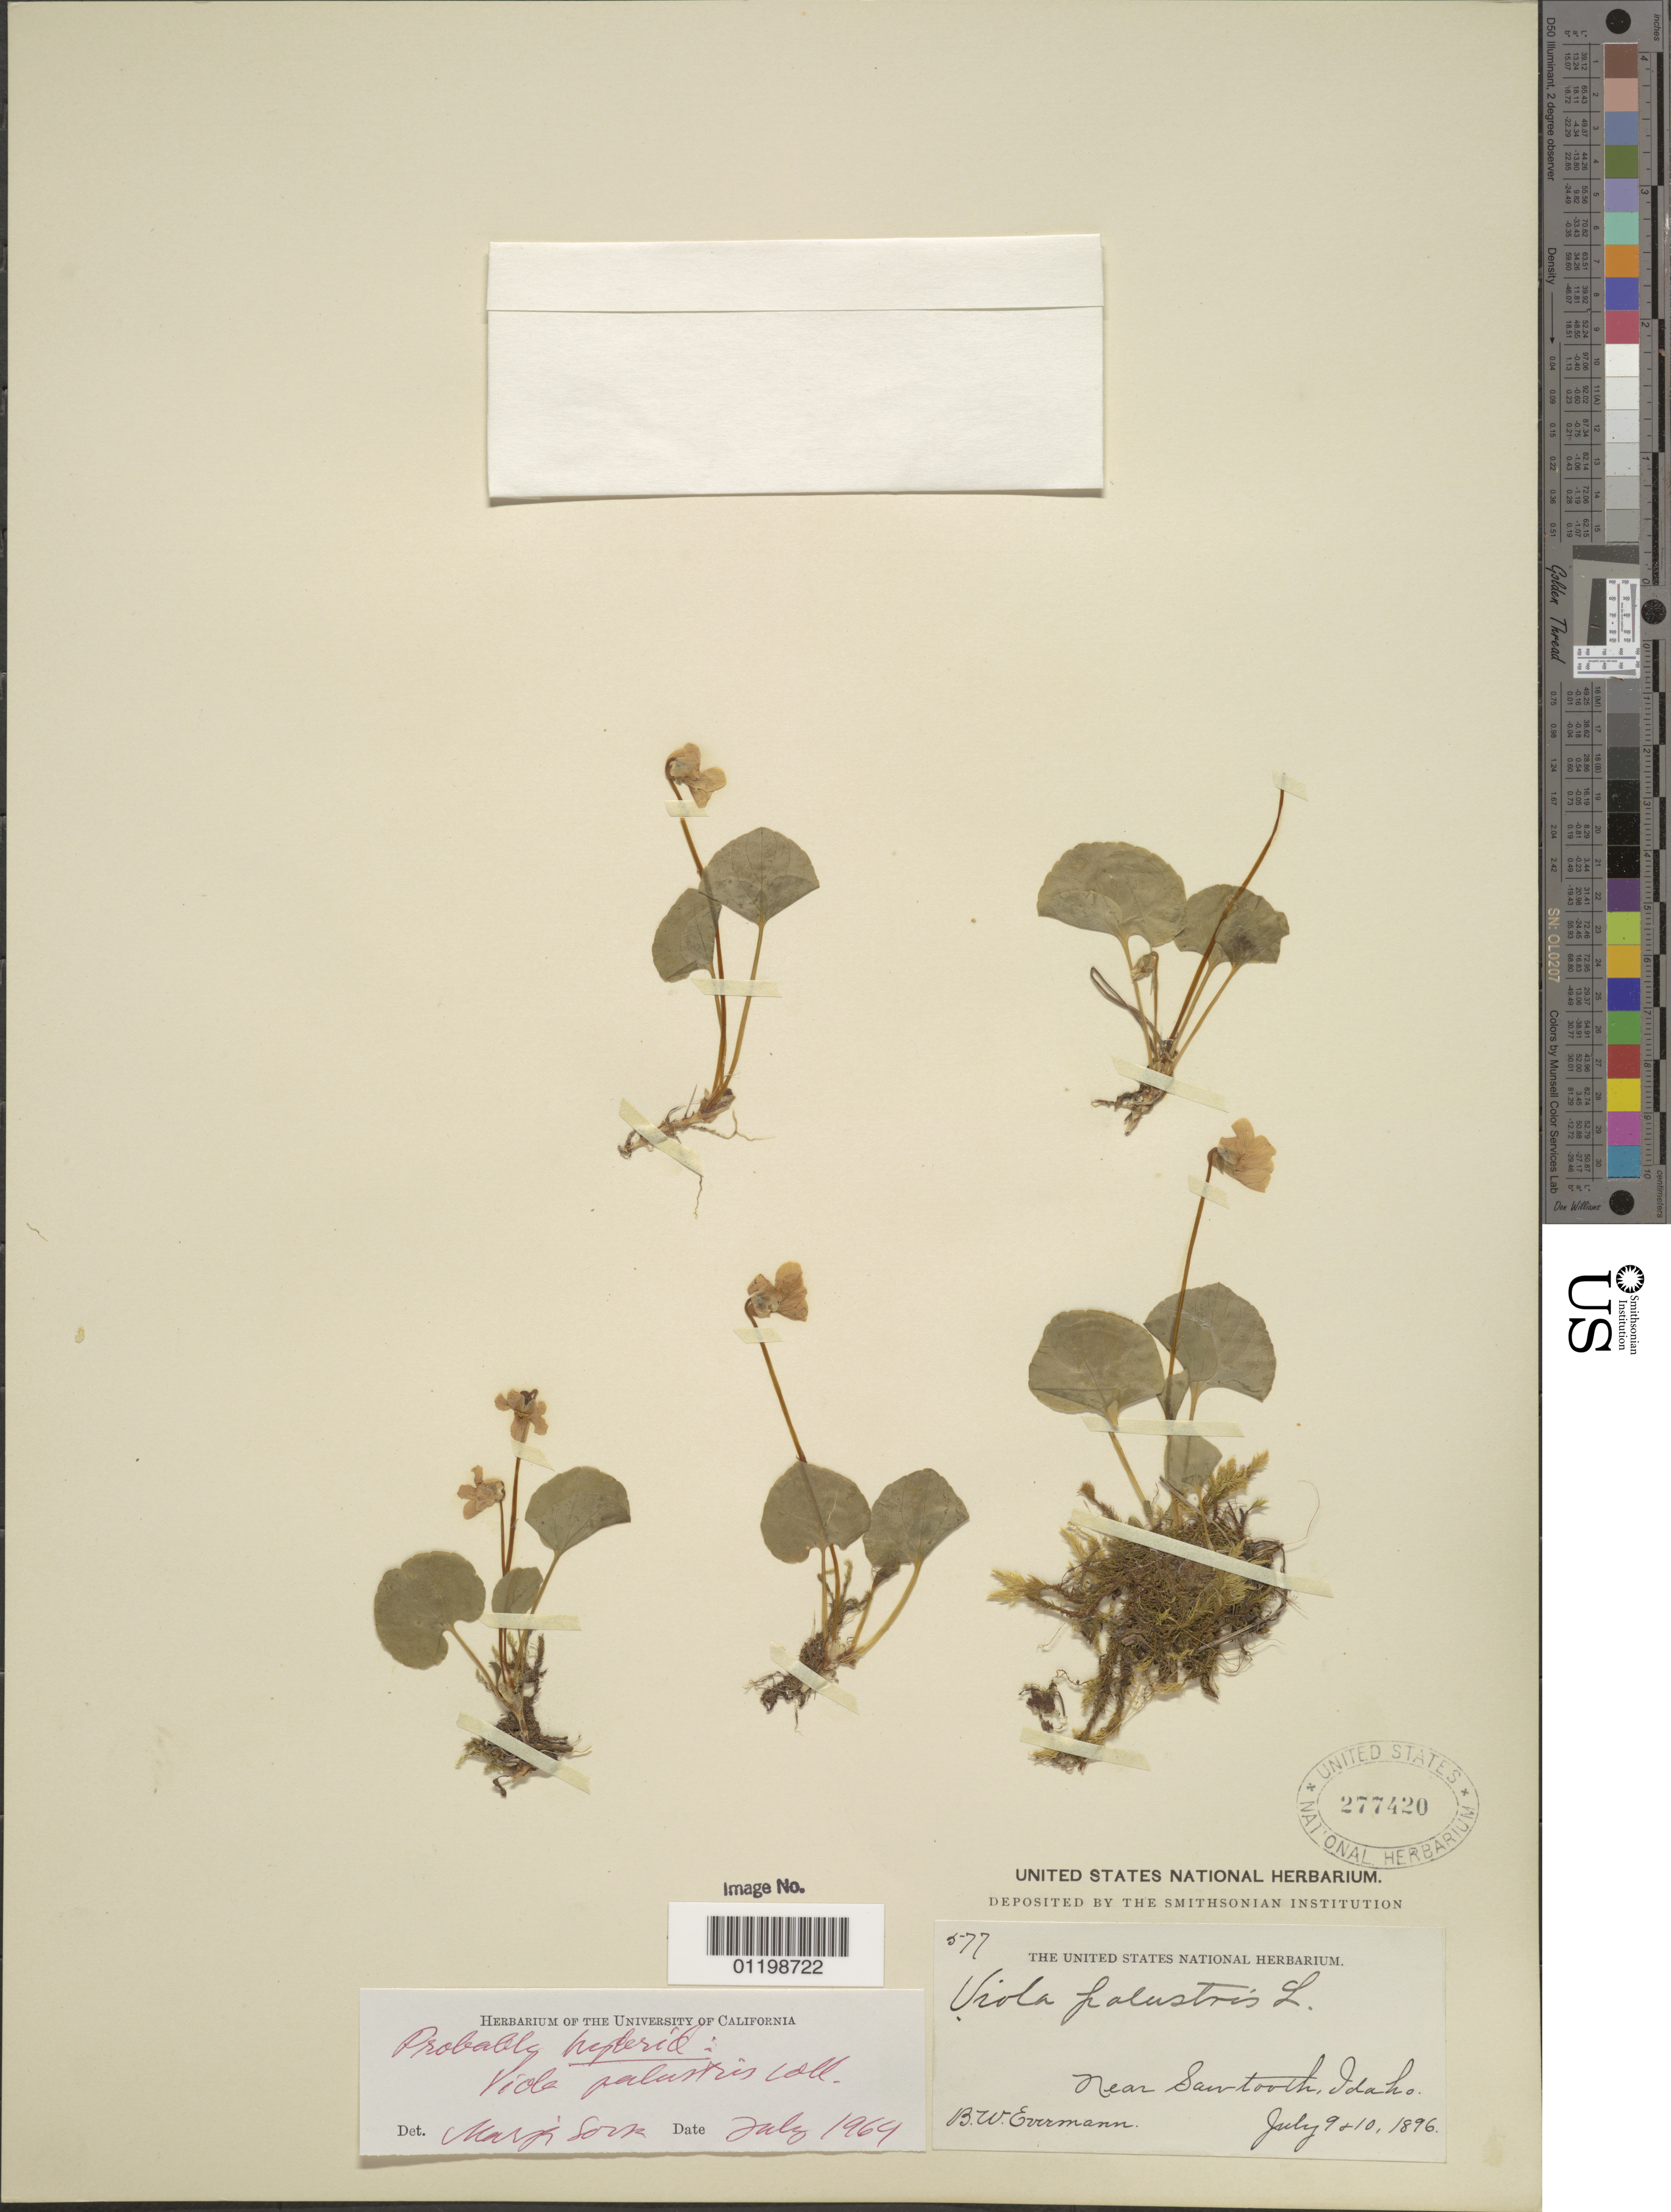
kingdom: Plantae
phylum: Tracheophyta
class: Magnoliopsida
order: Malpighiales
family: Violaceae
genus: Viola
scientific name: Viola palustris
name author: L.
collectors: B. W. Evermann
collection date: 1896-07-09,1896-07-10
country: United States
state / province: Idaho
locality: Near Sawtooth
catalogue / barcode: US 277420